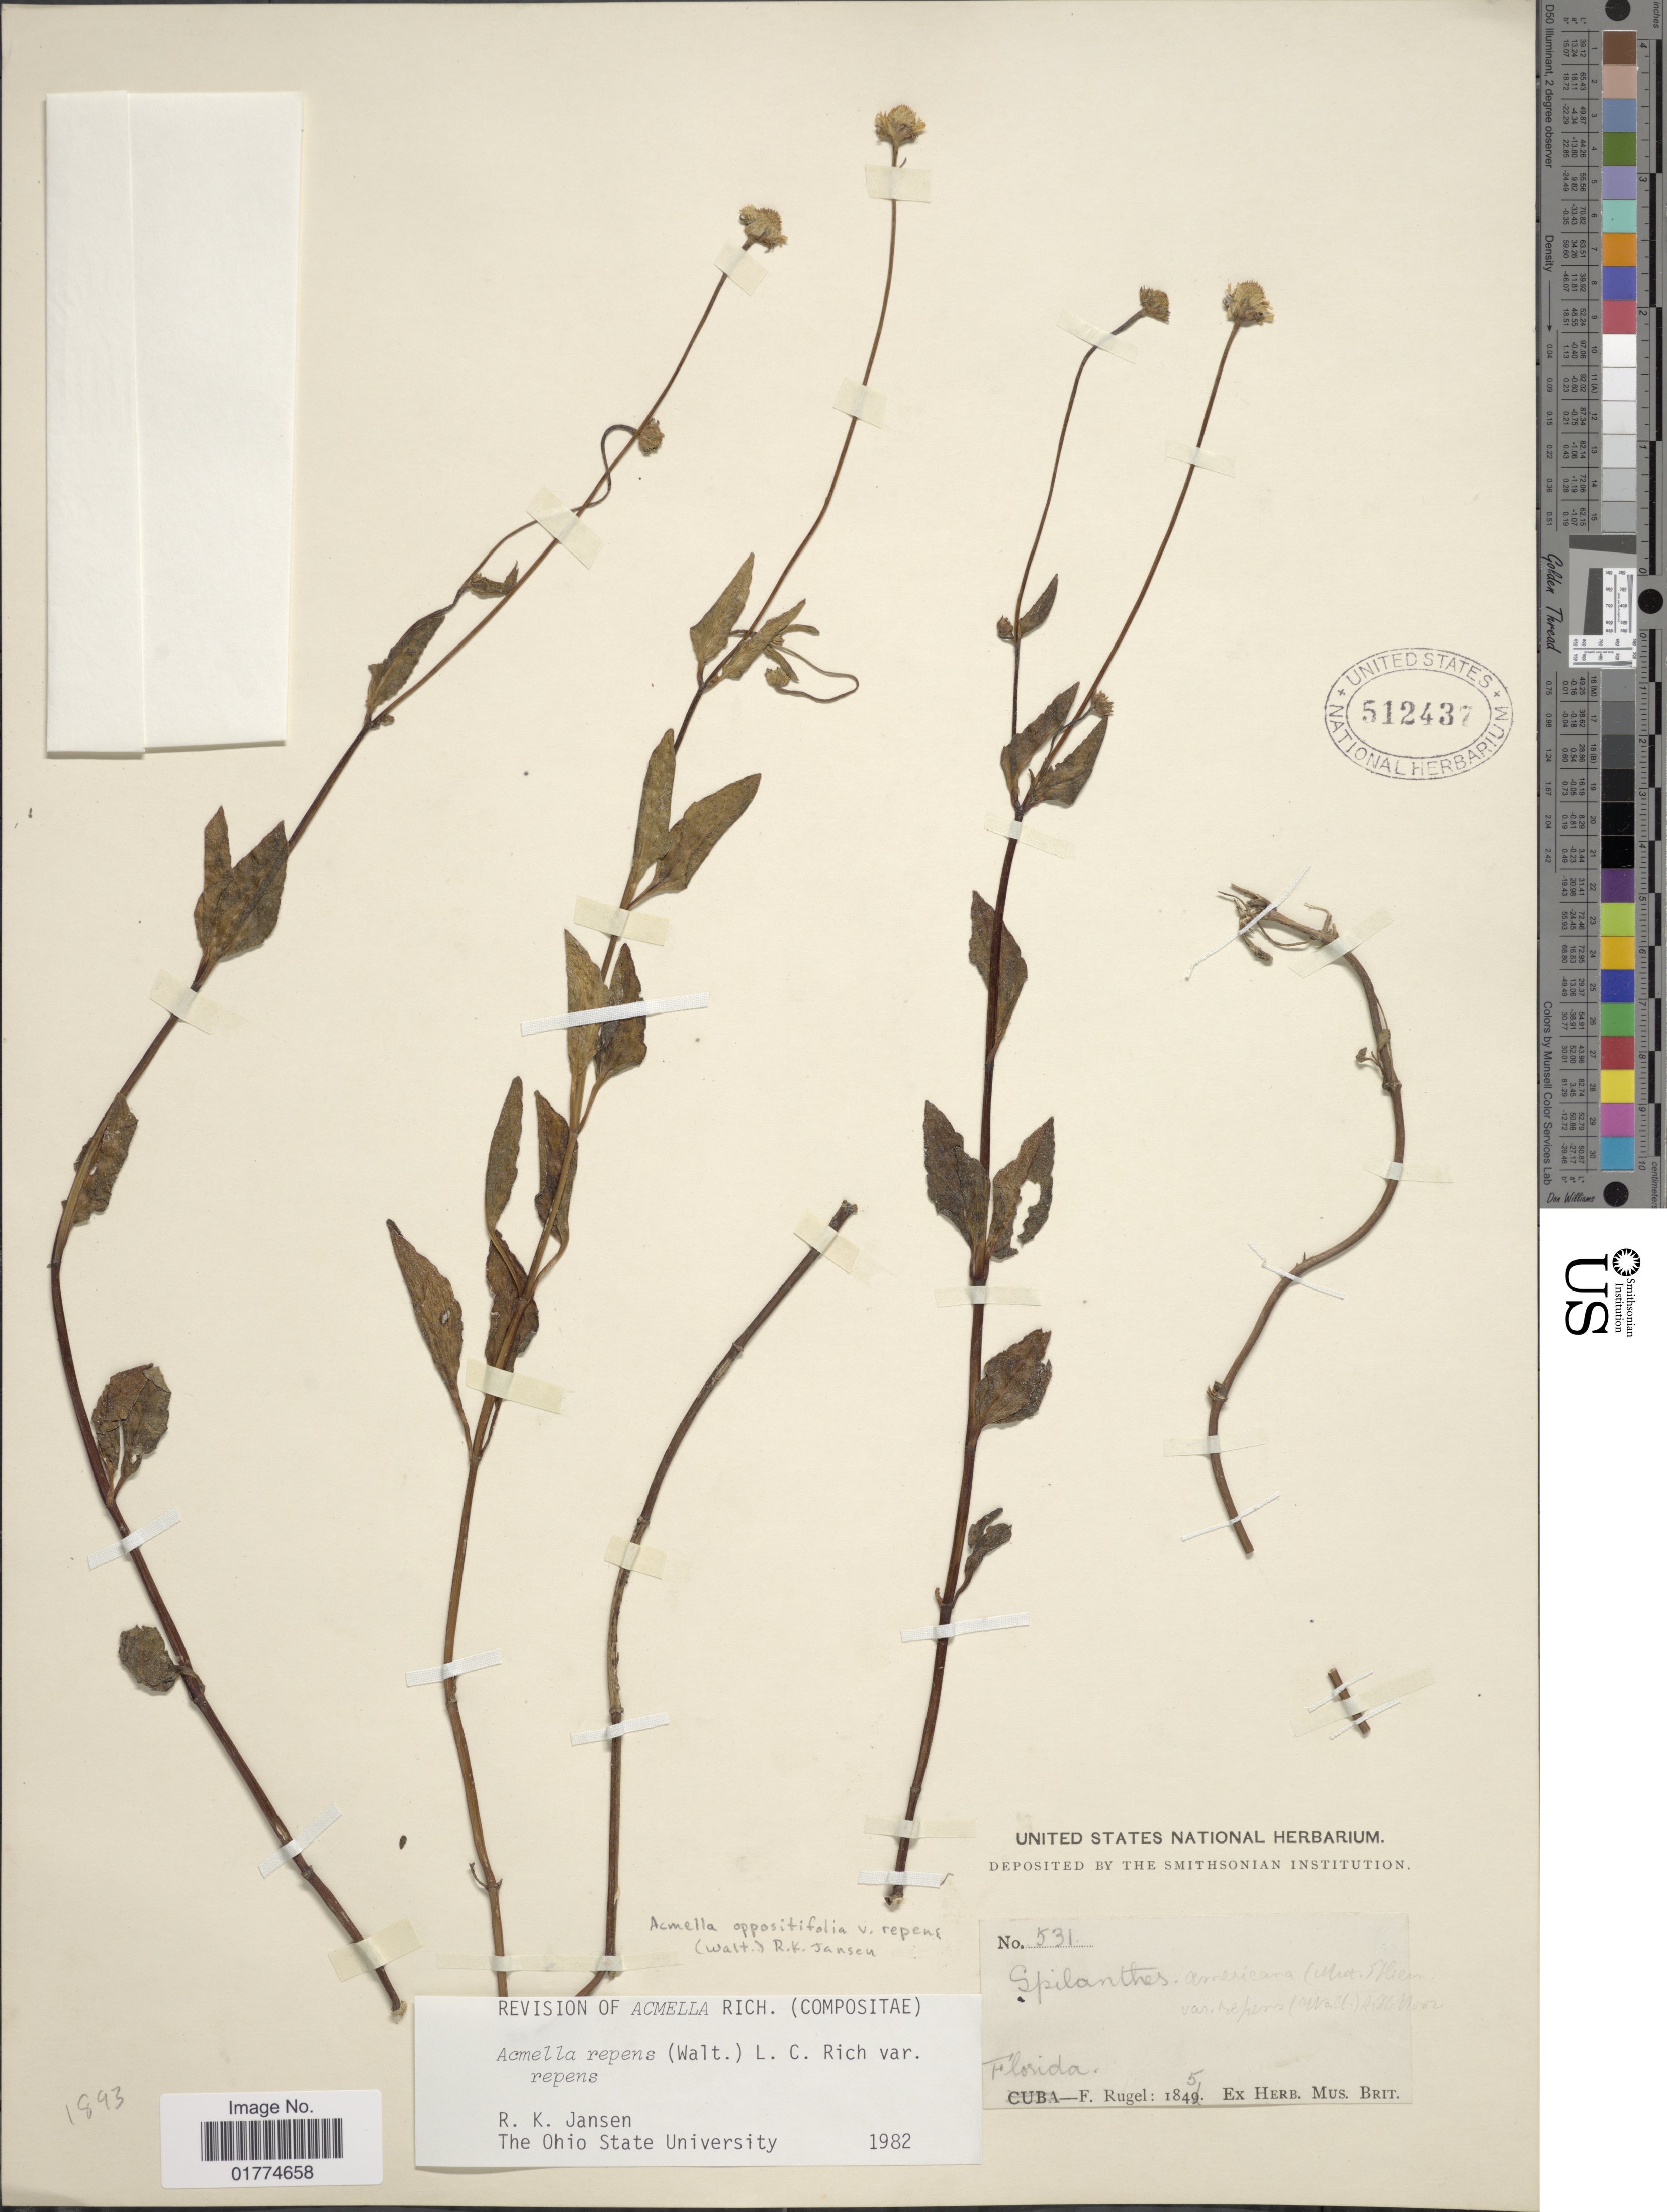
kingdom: Plantae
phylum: Tracheophyta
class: Magnoliopsida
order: Asterales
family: Asteraceae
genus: Acmella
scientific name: Acmella oppositifolia var. repens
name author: (Walter) R.K. Jansen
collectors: F. Rugel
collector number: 531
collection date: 1845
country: United States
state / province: Florida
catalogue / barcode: US 512437